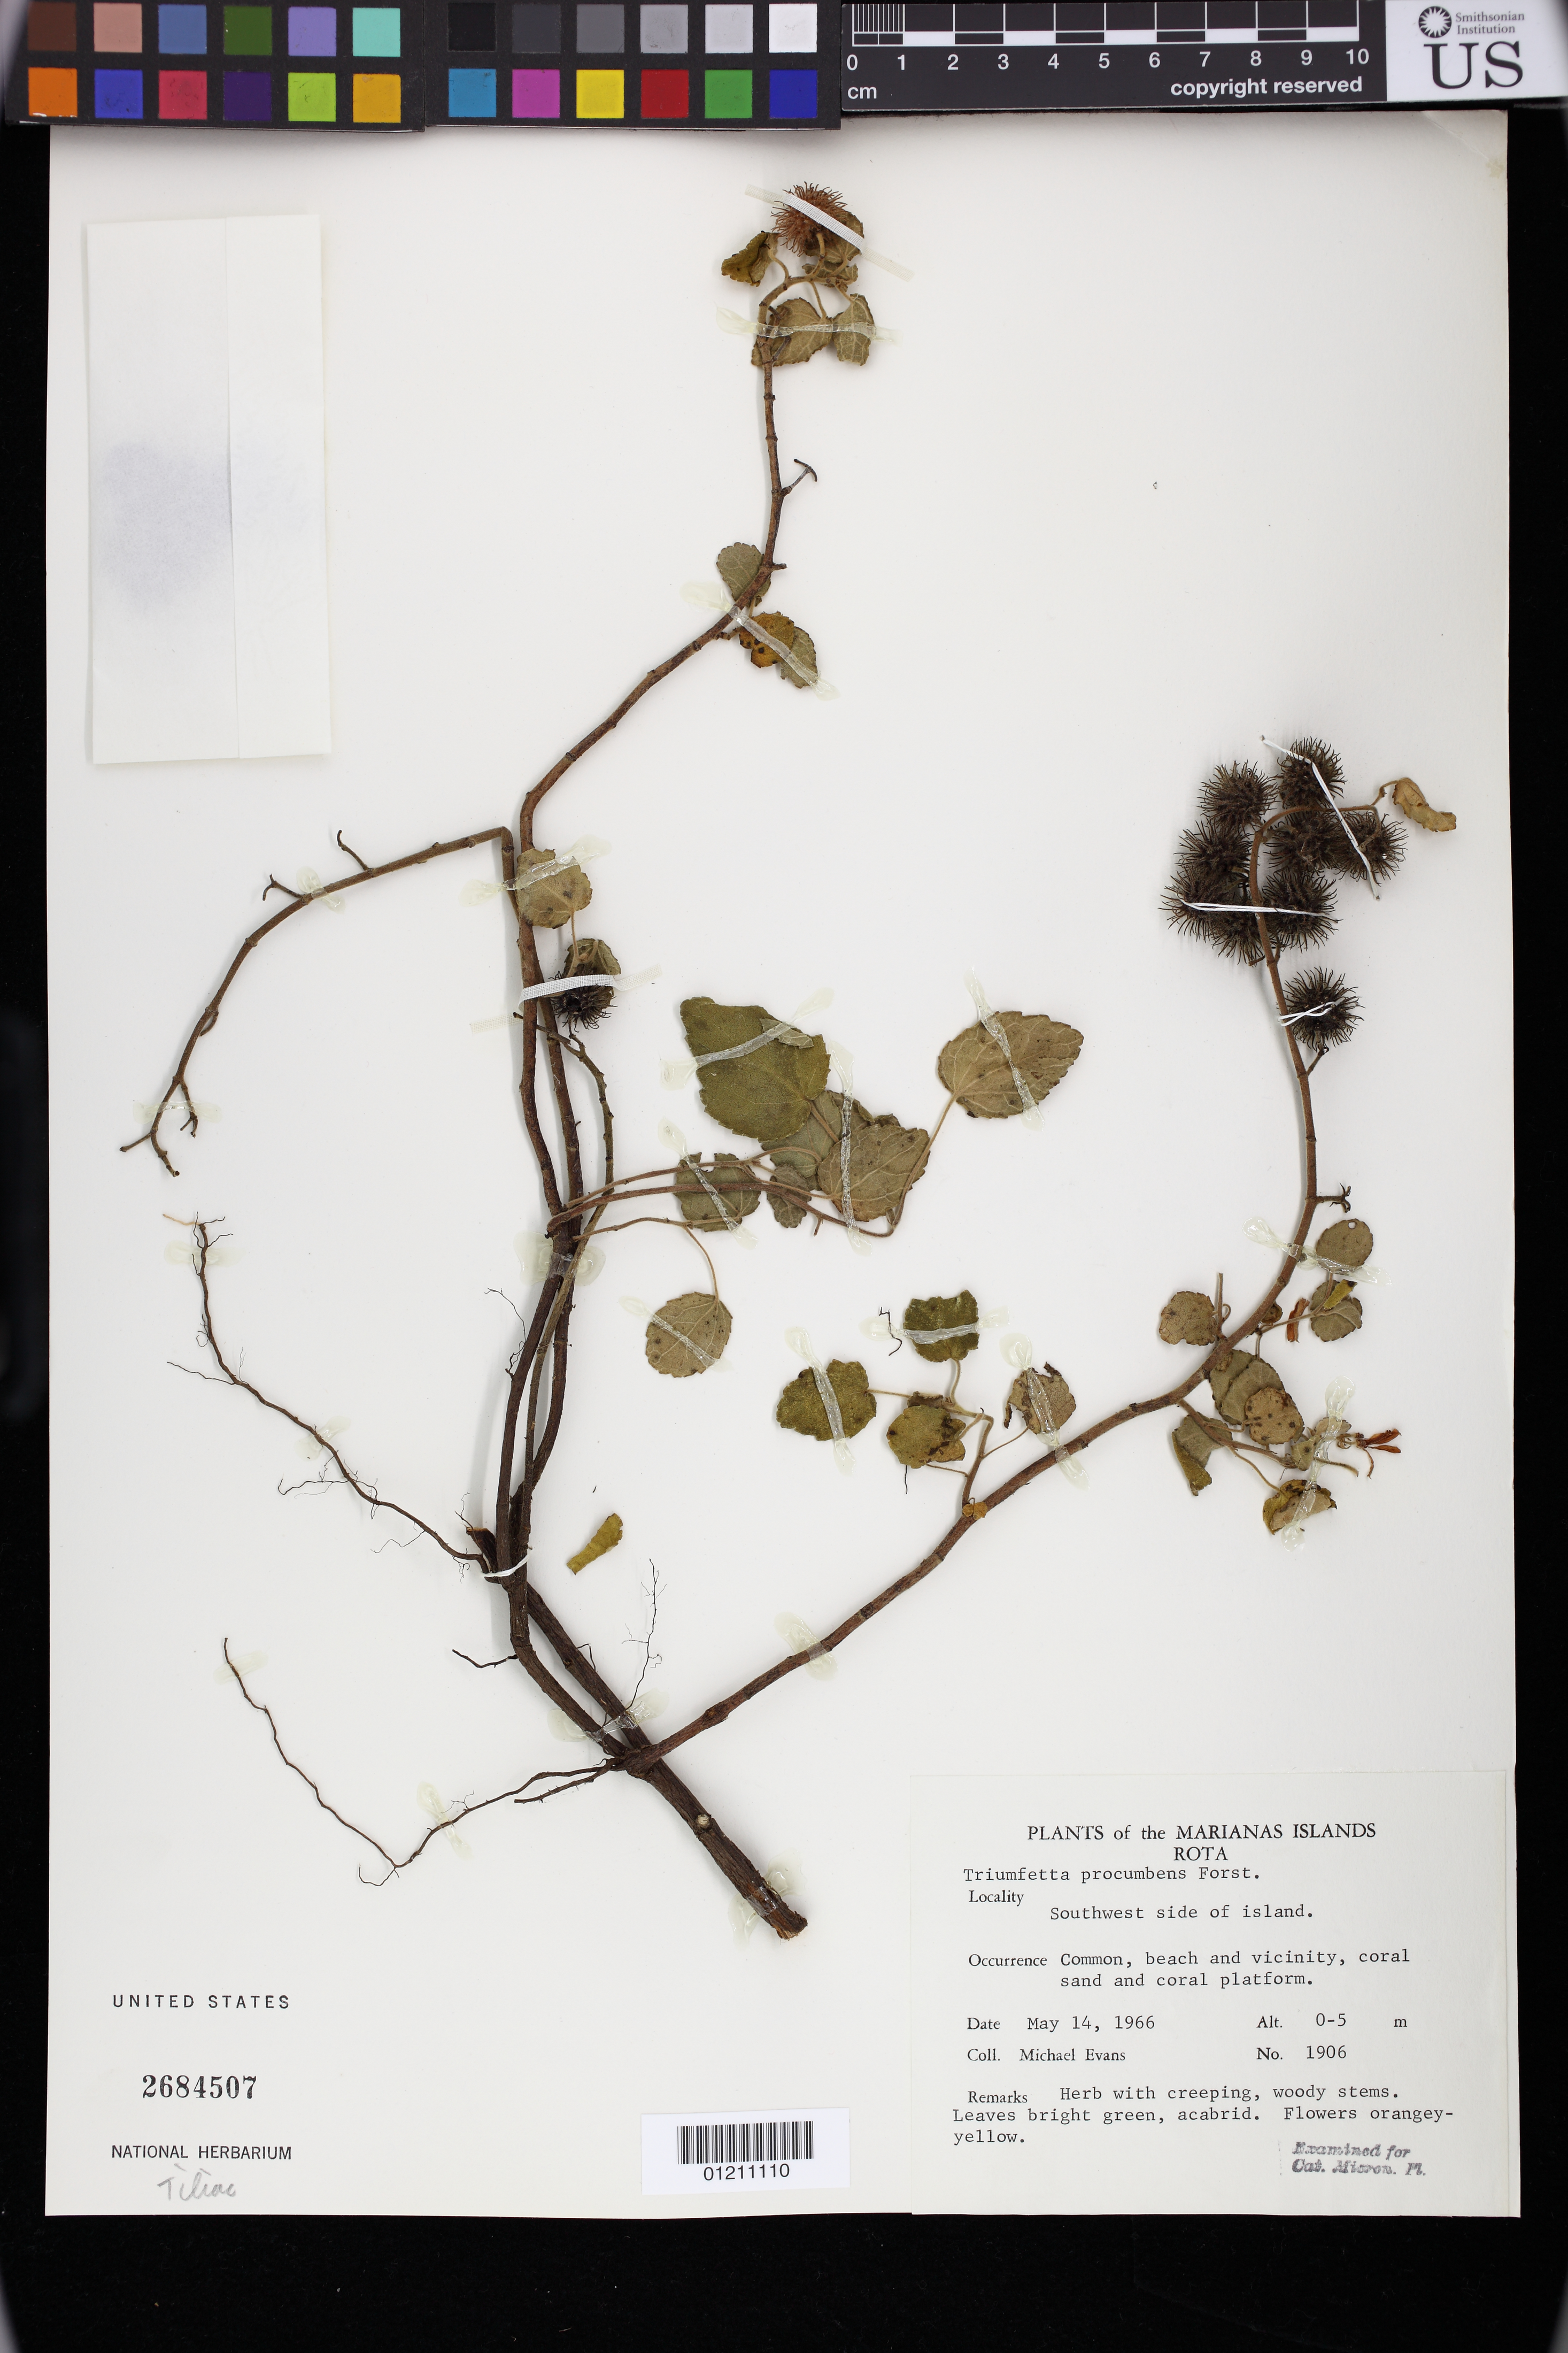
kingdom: Plantae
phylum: Tracheophyta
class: Magnoliopsida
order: Malvales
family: Malvaceae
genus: Triumfetta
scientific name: Triumfetta procumbens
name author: G. Forst.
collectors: M. Evans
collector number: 1906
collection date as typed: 14 May 1966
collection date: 1966-05-14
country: Northern Mariana Islands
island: Rota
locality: Marianas Islands: Rota. Southwest side of island.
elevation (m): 0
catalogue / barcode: US 2684507